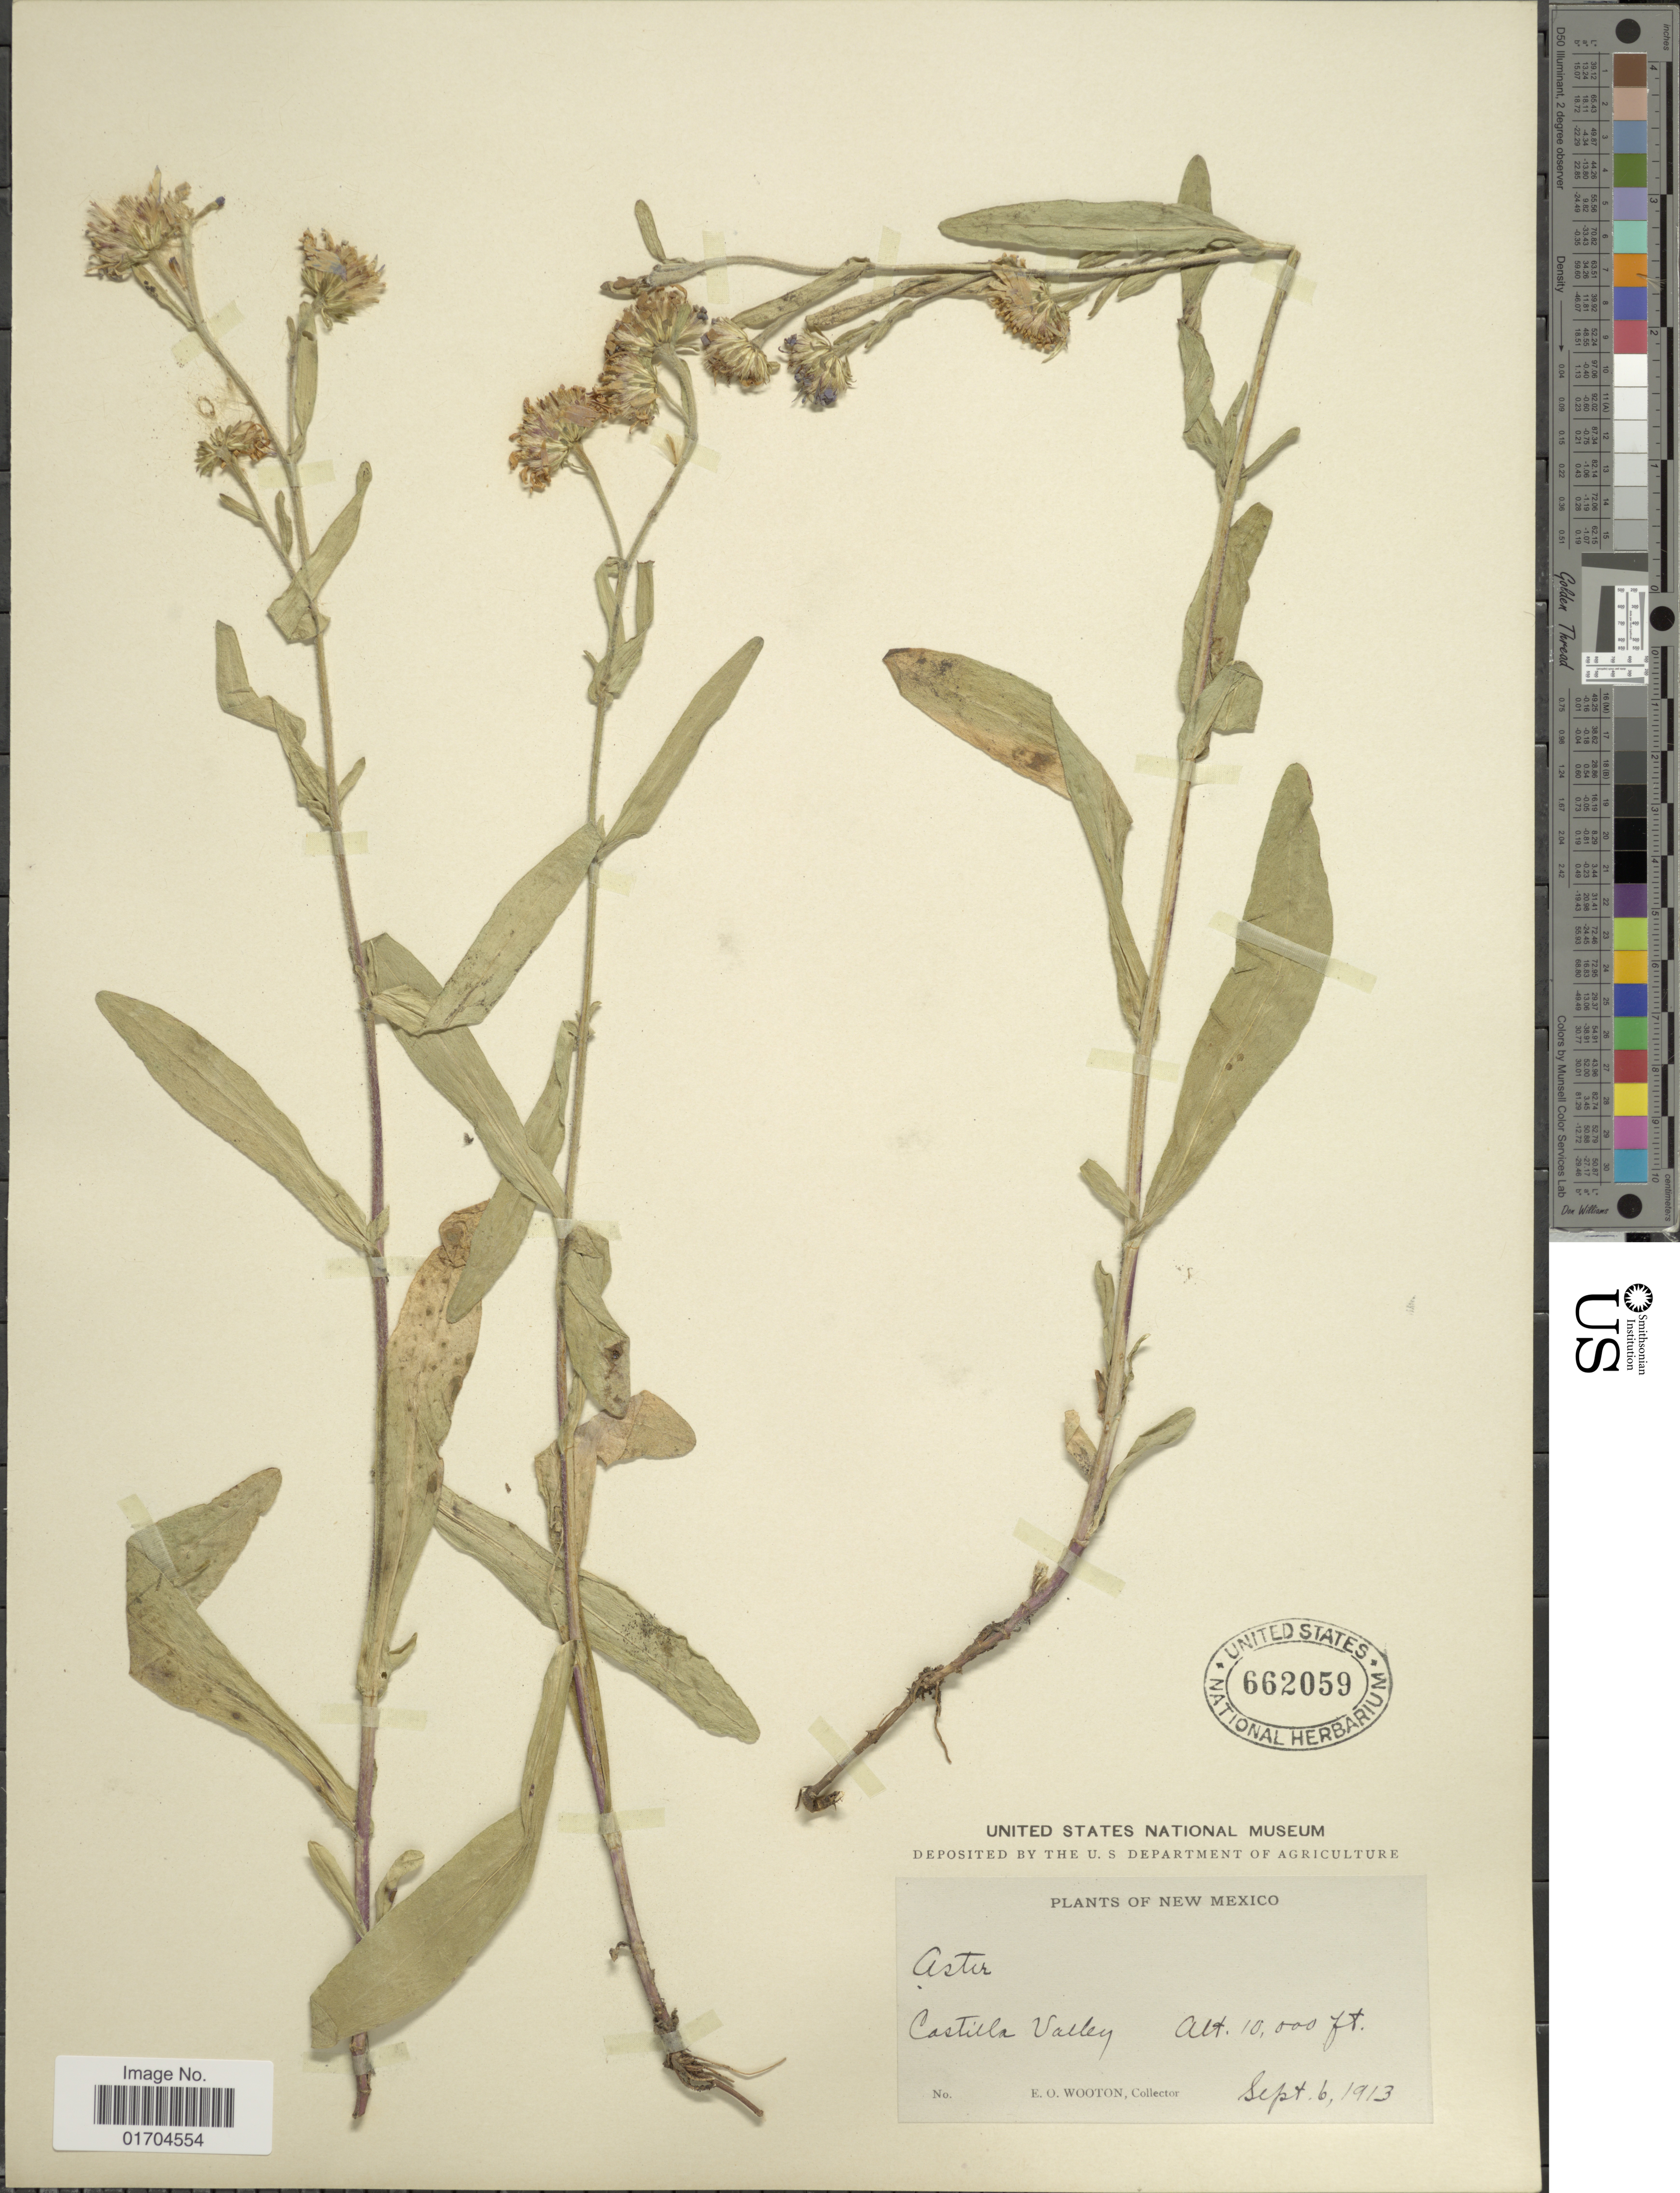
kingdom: Plantae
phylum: Tracheophyta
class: Magnoliopsida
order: Asterales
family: Asteraceae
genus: Symphyotrichum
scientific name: Symphyotrichum sp.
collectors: E. O. Wooton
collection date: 1913-09-06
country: United States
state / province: New Mexico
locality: Castilla Valley.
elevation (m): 3048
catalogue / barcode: US 662059